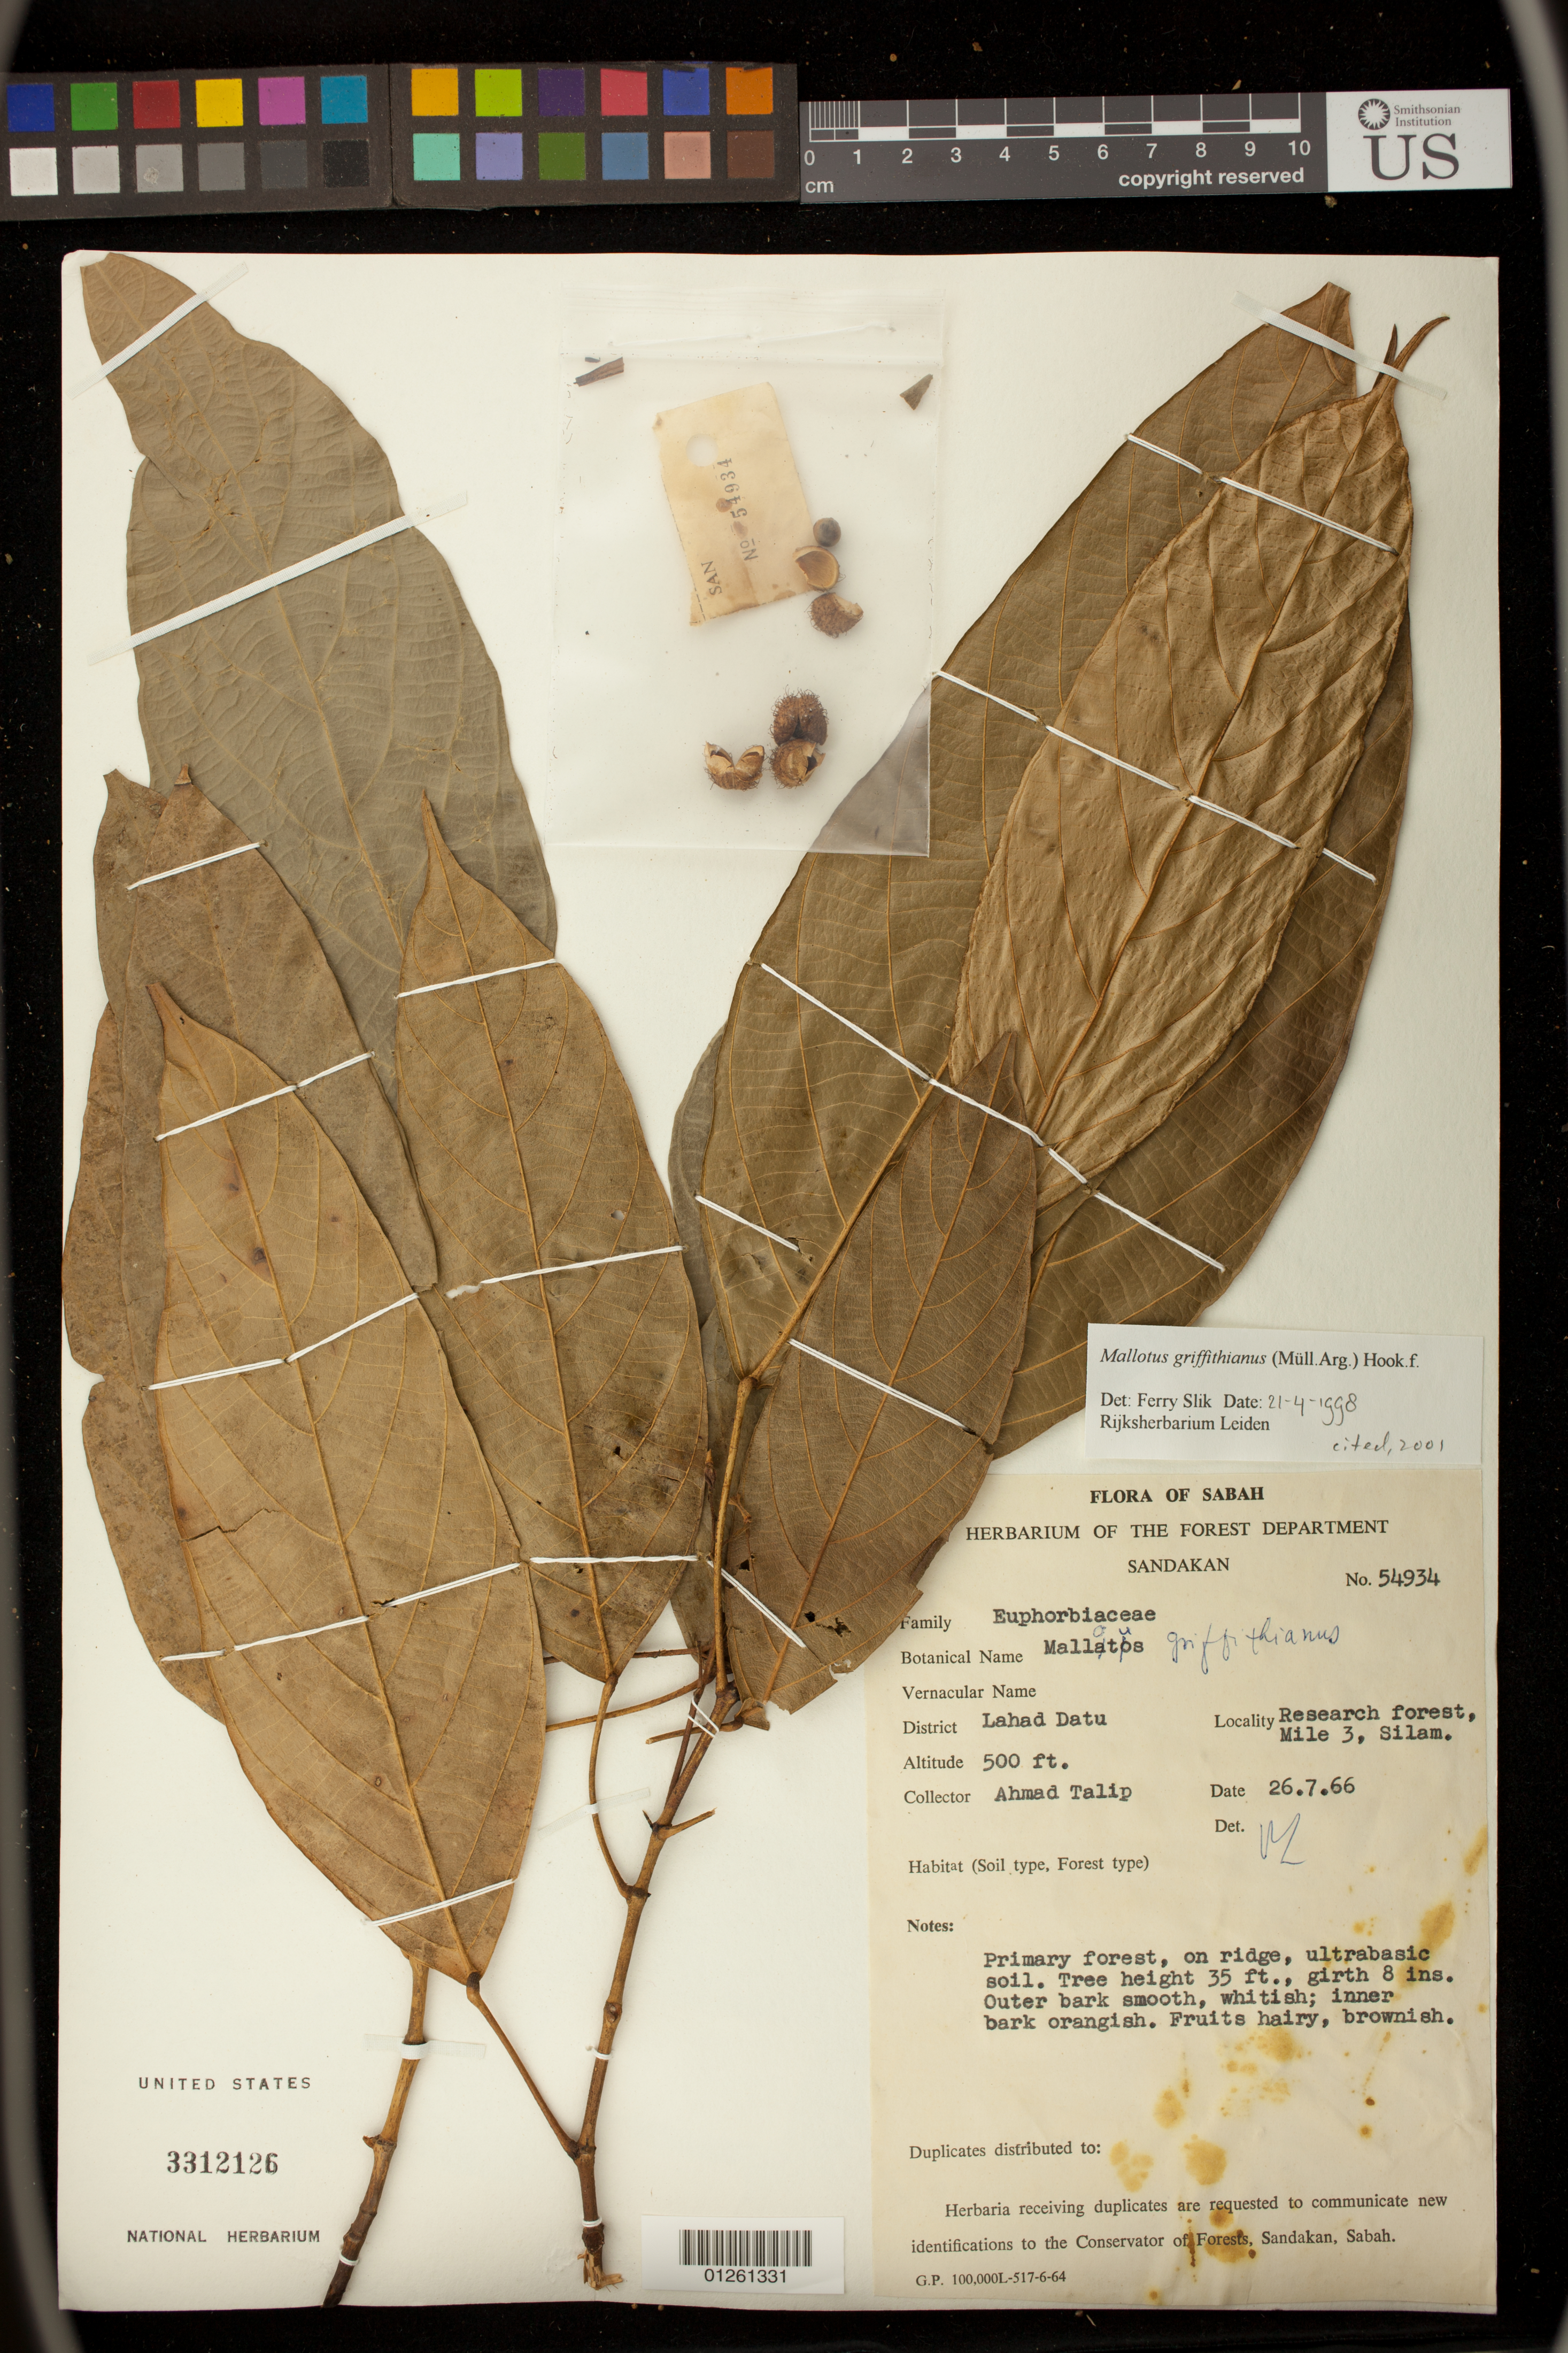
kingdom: Plantae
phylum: Tracheophyta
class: Magnoliopsida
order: Malpighiales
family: Euphorbiaceae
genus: Hancea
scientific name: Hancea griffithiana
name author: (Müll. Arg.) S.E.C. Sierra et al.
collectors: A. Talip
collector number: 54934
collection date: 1966-07-26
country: Malaysia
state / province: Sabah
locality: Research forest Mile 3, Silam, Lahad Datu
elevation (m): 152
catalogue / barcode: US 3312126